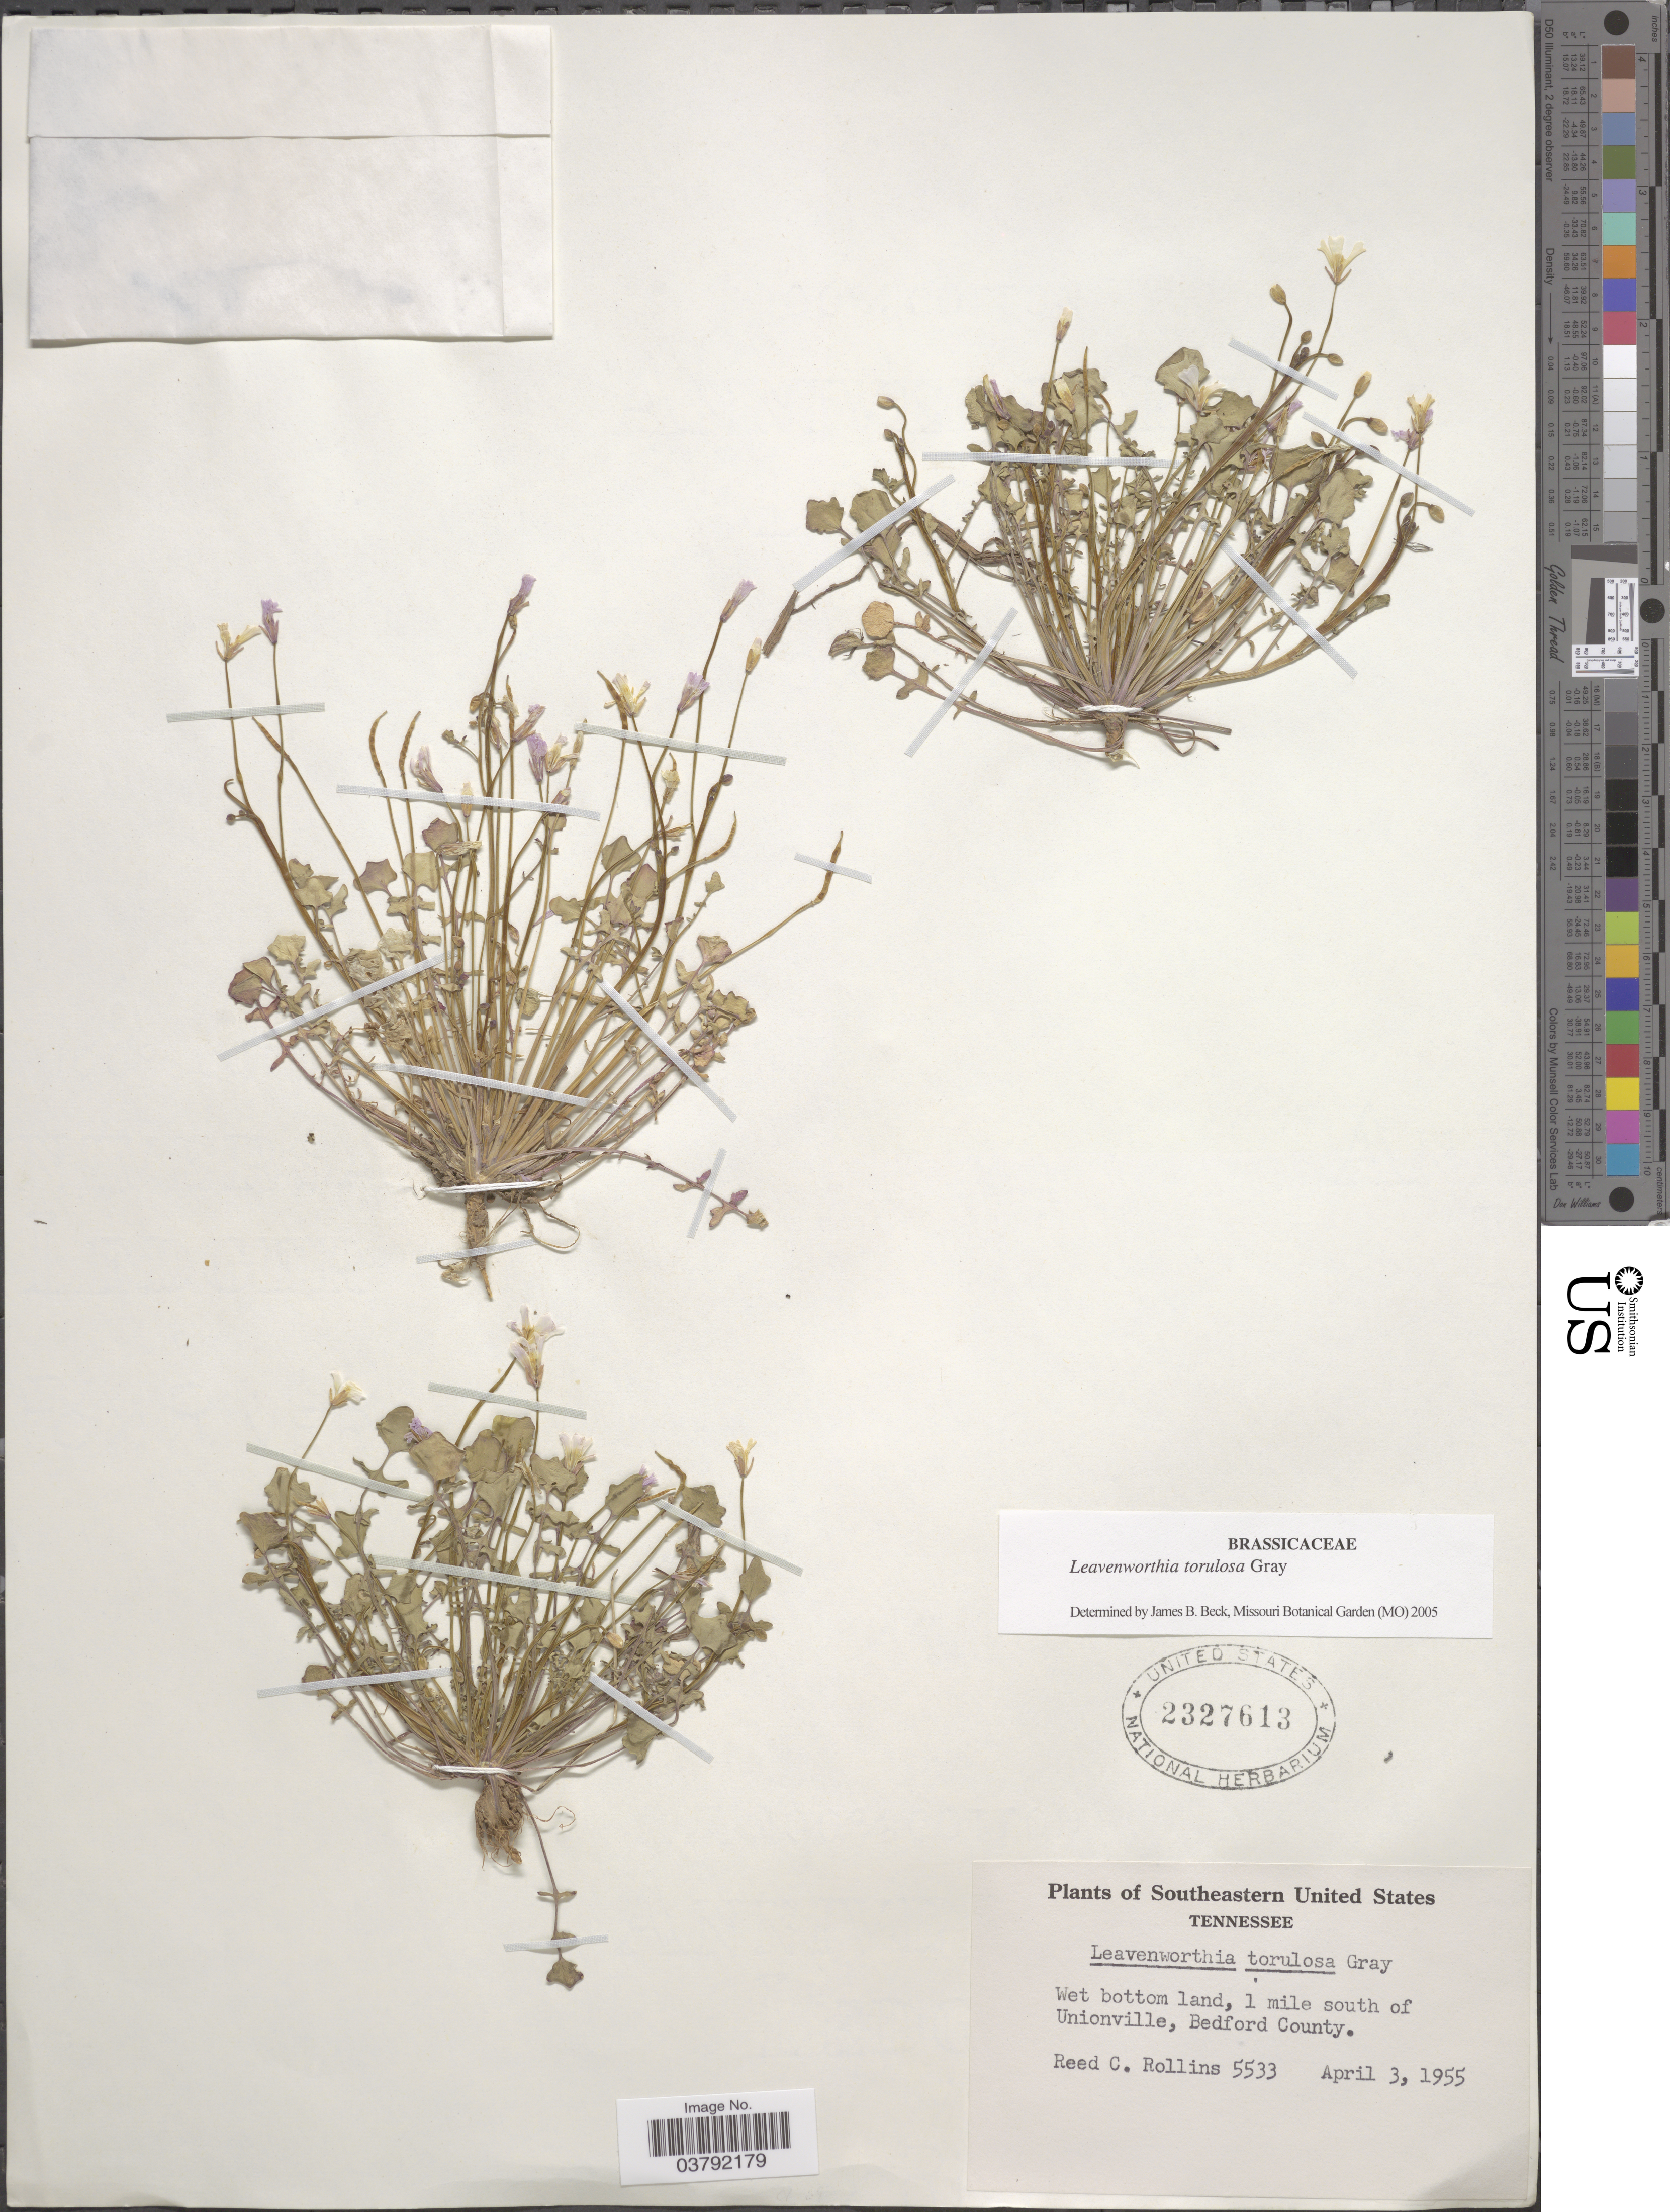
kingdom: Plantae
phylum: Tracheophyta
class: Magnoliopsida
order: Brassicales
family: Brassicaceae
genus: Leavenworthia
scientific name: Leavenworthia torulosa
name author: A. Gray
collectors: R. C. Rollins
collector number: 5533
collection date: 1955-04-03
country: United States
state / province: Tennessee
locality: Wet bottom land, 1 mile south of Unionville, Bedford County.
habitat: wet bottom-land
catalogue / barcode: US 2327613